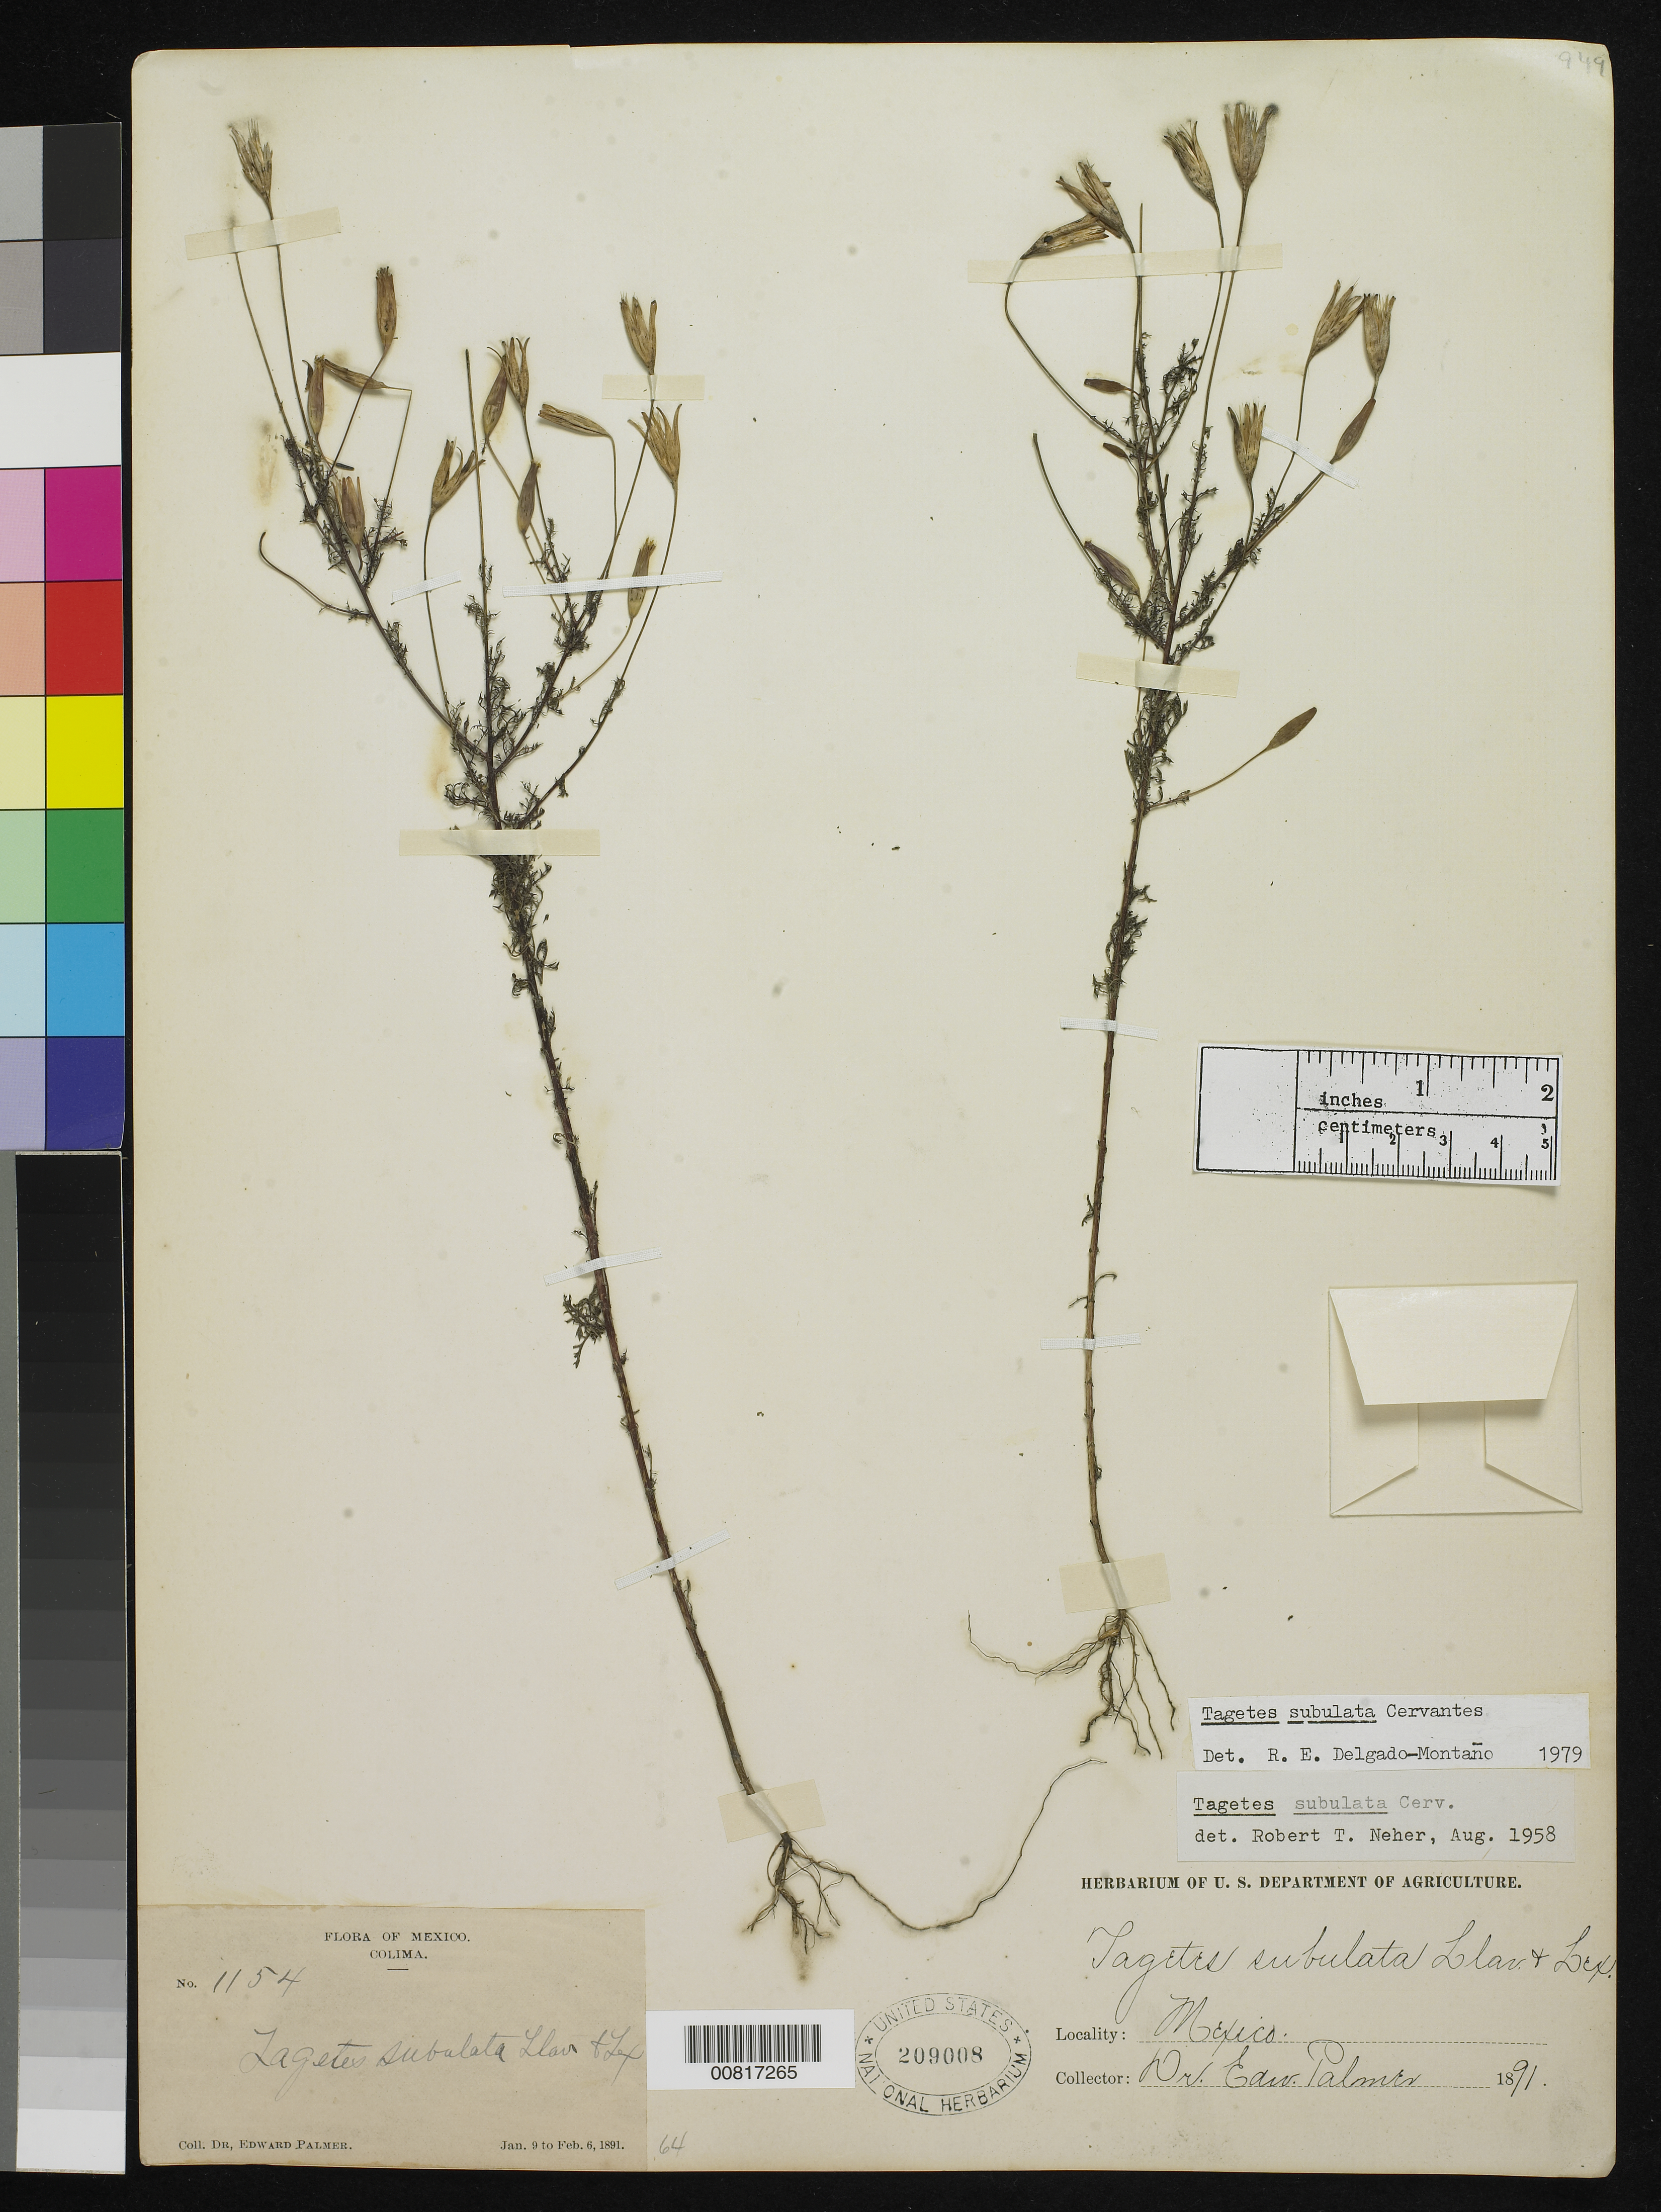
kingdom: Plantae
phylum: Tracheophyta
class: Magnoliopsida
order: Asterales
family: Asteraceae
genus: Tagetes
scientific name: Tagetes subulata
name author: Cerv.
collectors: E. Palmer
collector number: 1154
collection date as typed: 09 Jan 1891 to 06 Feb 1891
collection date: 1891-01-09/1891-02-06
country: Mexico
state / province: Colima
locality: Colima.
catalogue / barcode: US 209008